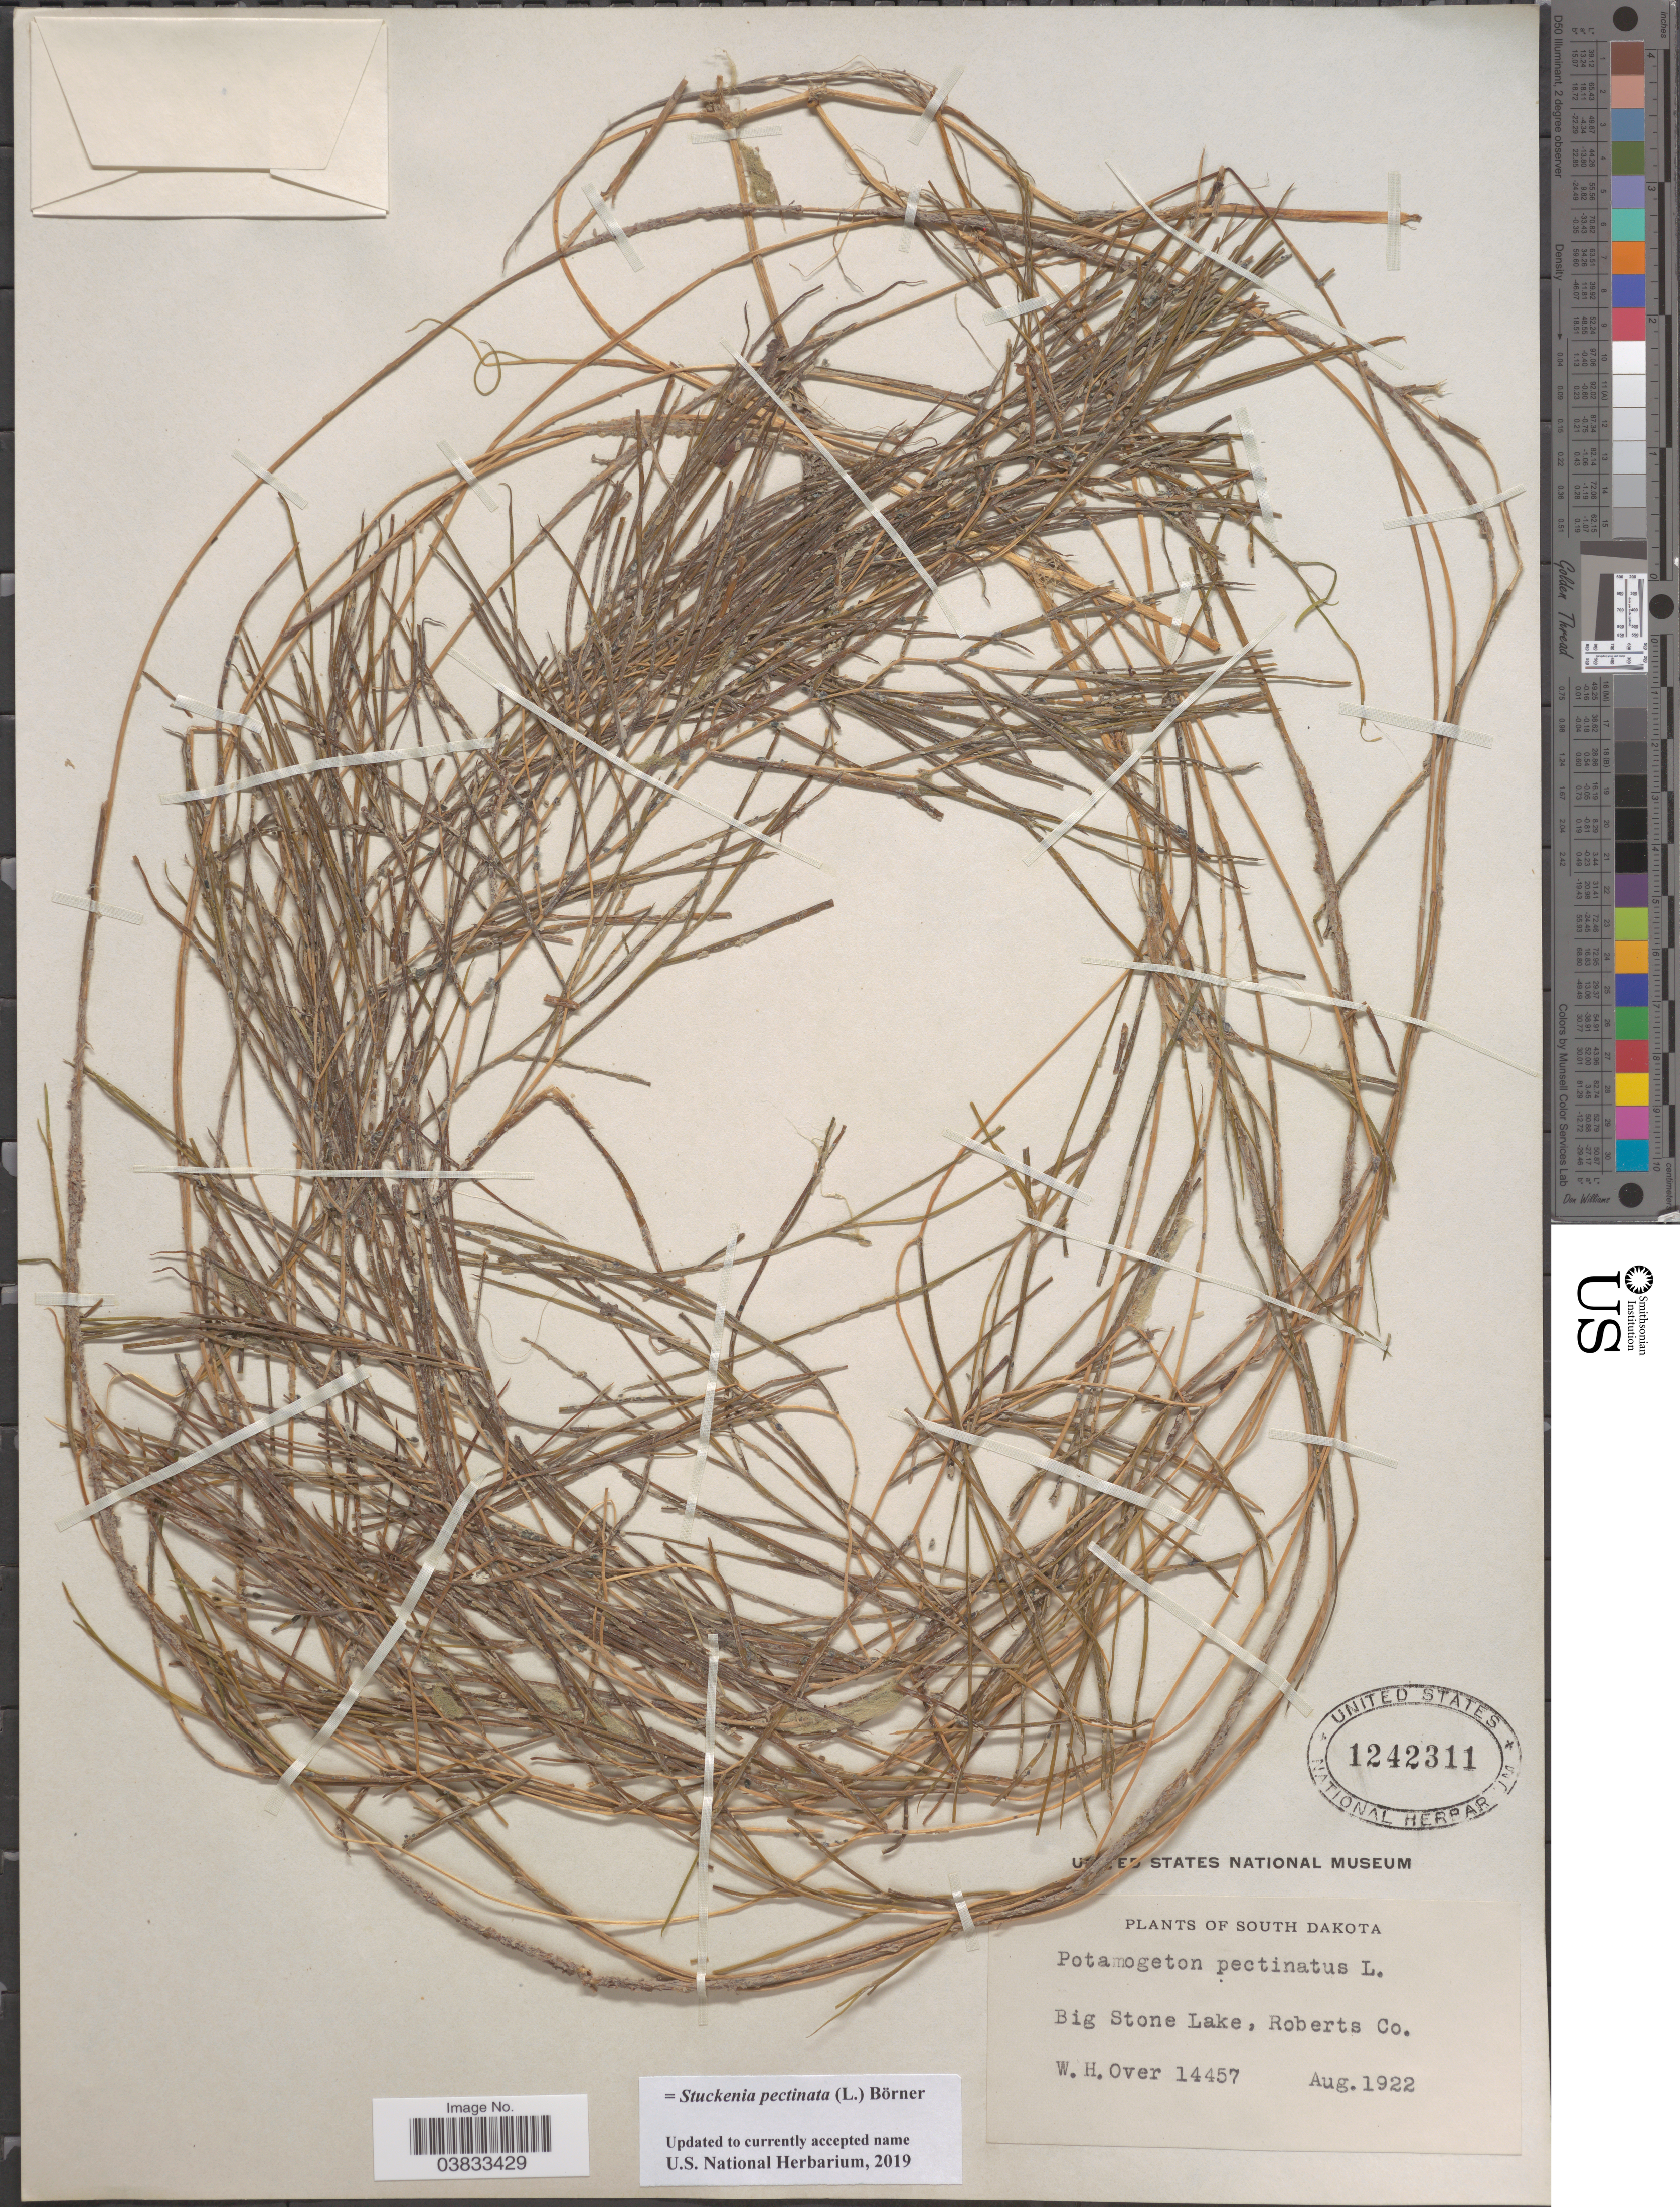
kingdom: Plantae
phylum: Tracheophyta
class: Liliopsida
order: Alismatales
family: Potamogetonaceae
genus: Stuckenia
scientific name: Stuckenia pectinata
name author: (L.) Börner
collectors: W. Over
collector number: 14457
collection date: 1922-08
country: United States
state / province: South Dakota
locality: Big Stone Lake, Roberts Co.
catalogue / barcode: US 1242311